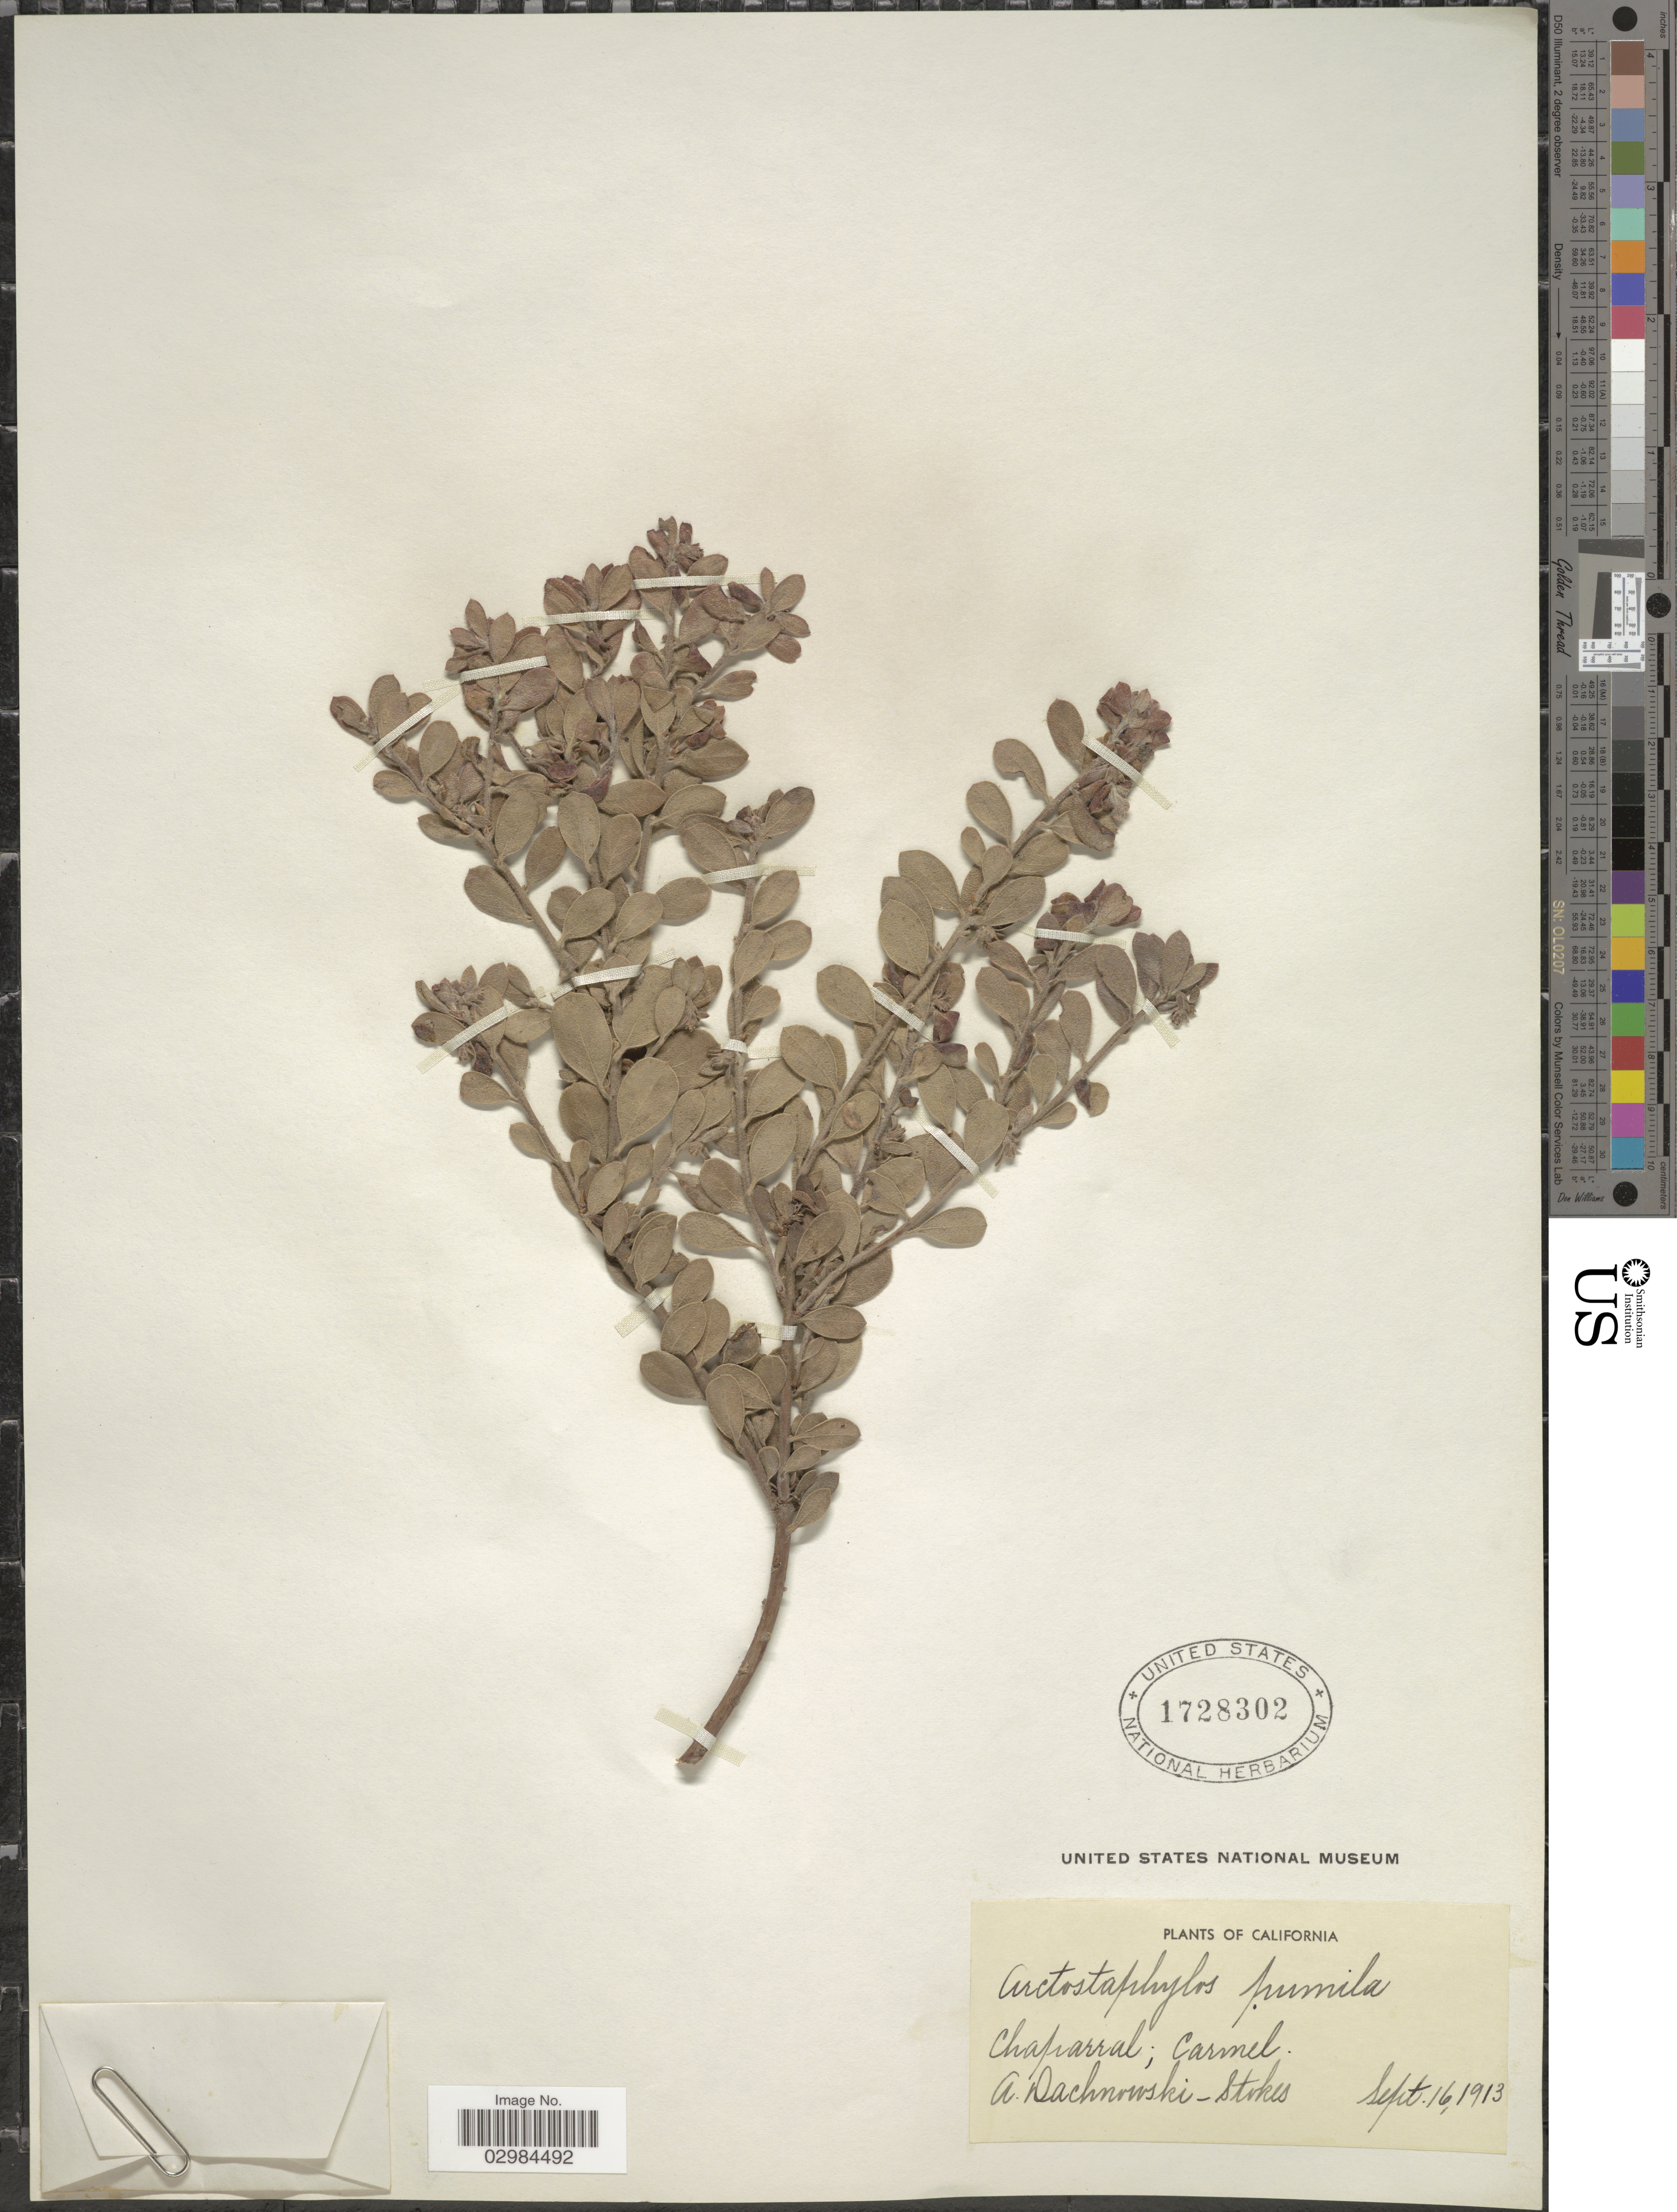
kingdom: Plantae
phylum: Tracheophyta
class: Magnoliopsida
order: Ericales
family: Ericaceae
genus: Arctostaphylos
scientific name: Arctostaphylos pumila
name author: Nutt.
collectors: A. P. Dachnowski-Stokes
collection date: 1913-09-16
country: United States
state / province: California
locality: Chaparral; Carmel.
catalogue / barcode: US 1728302